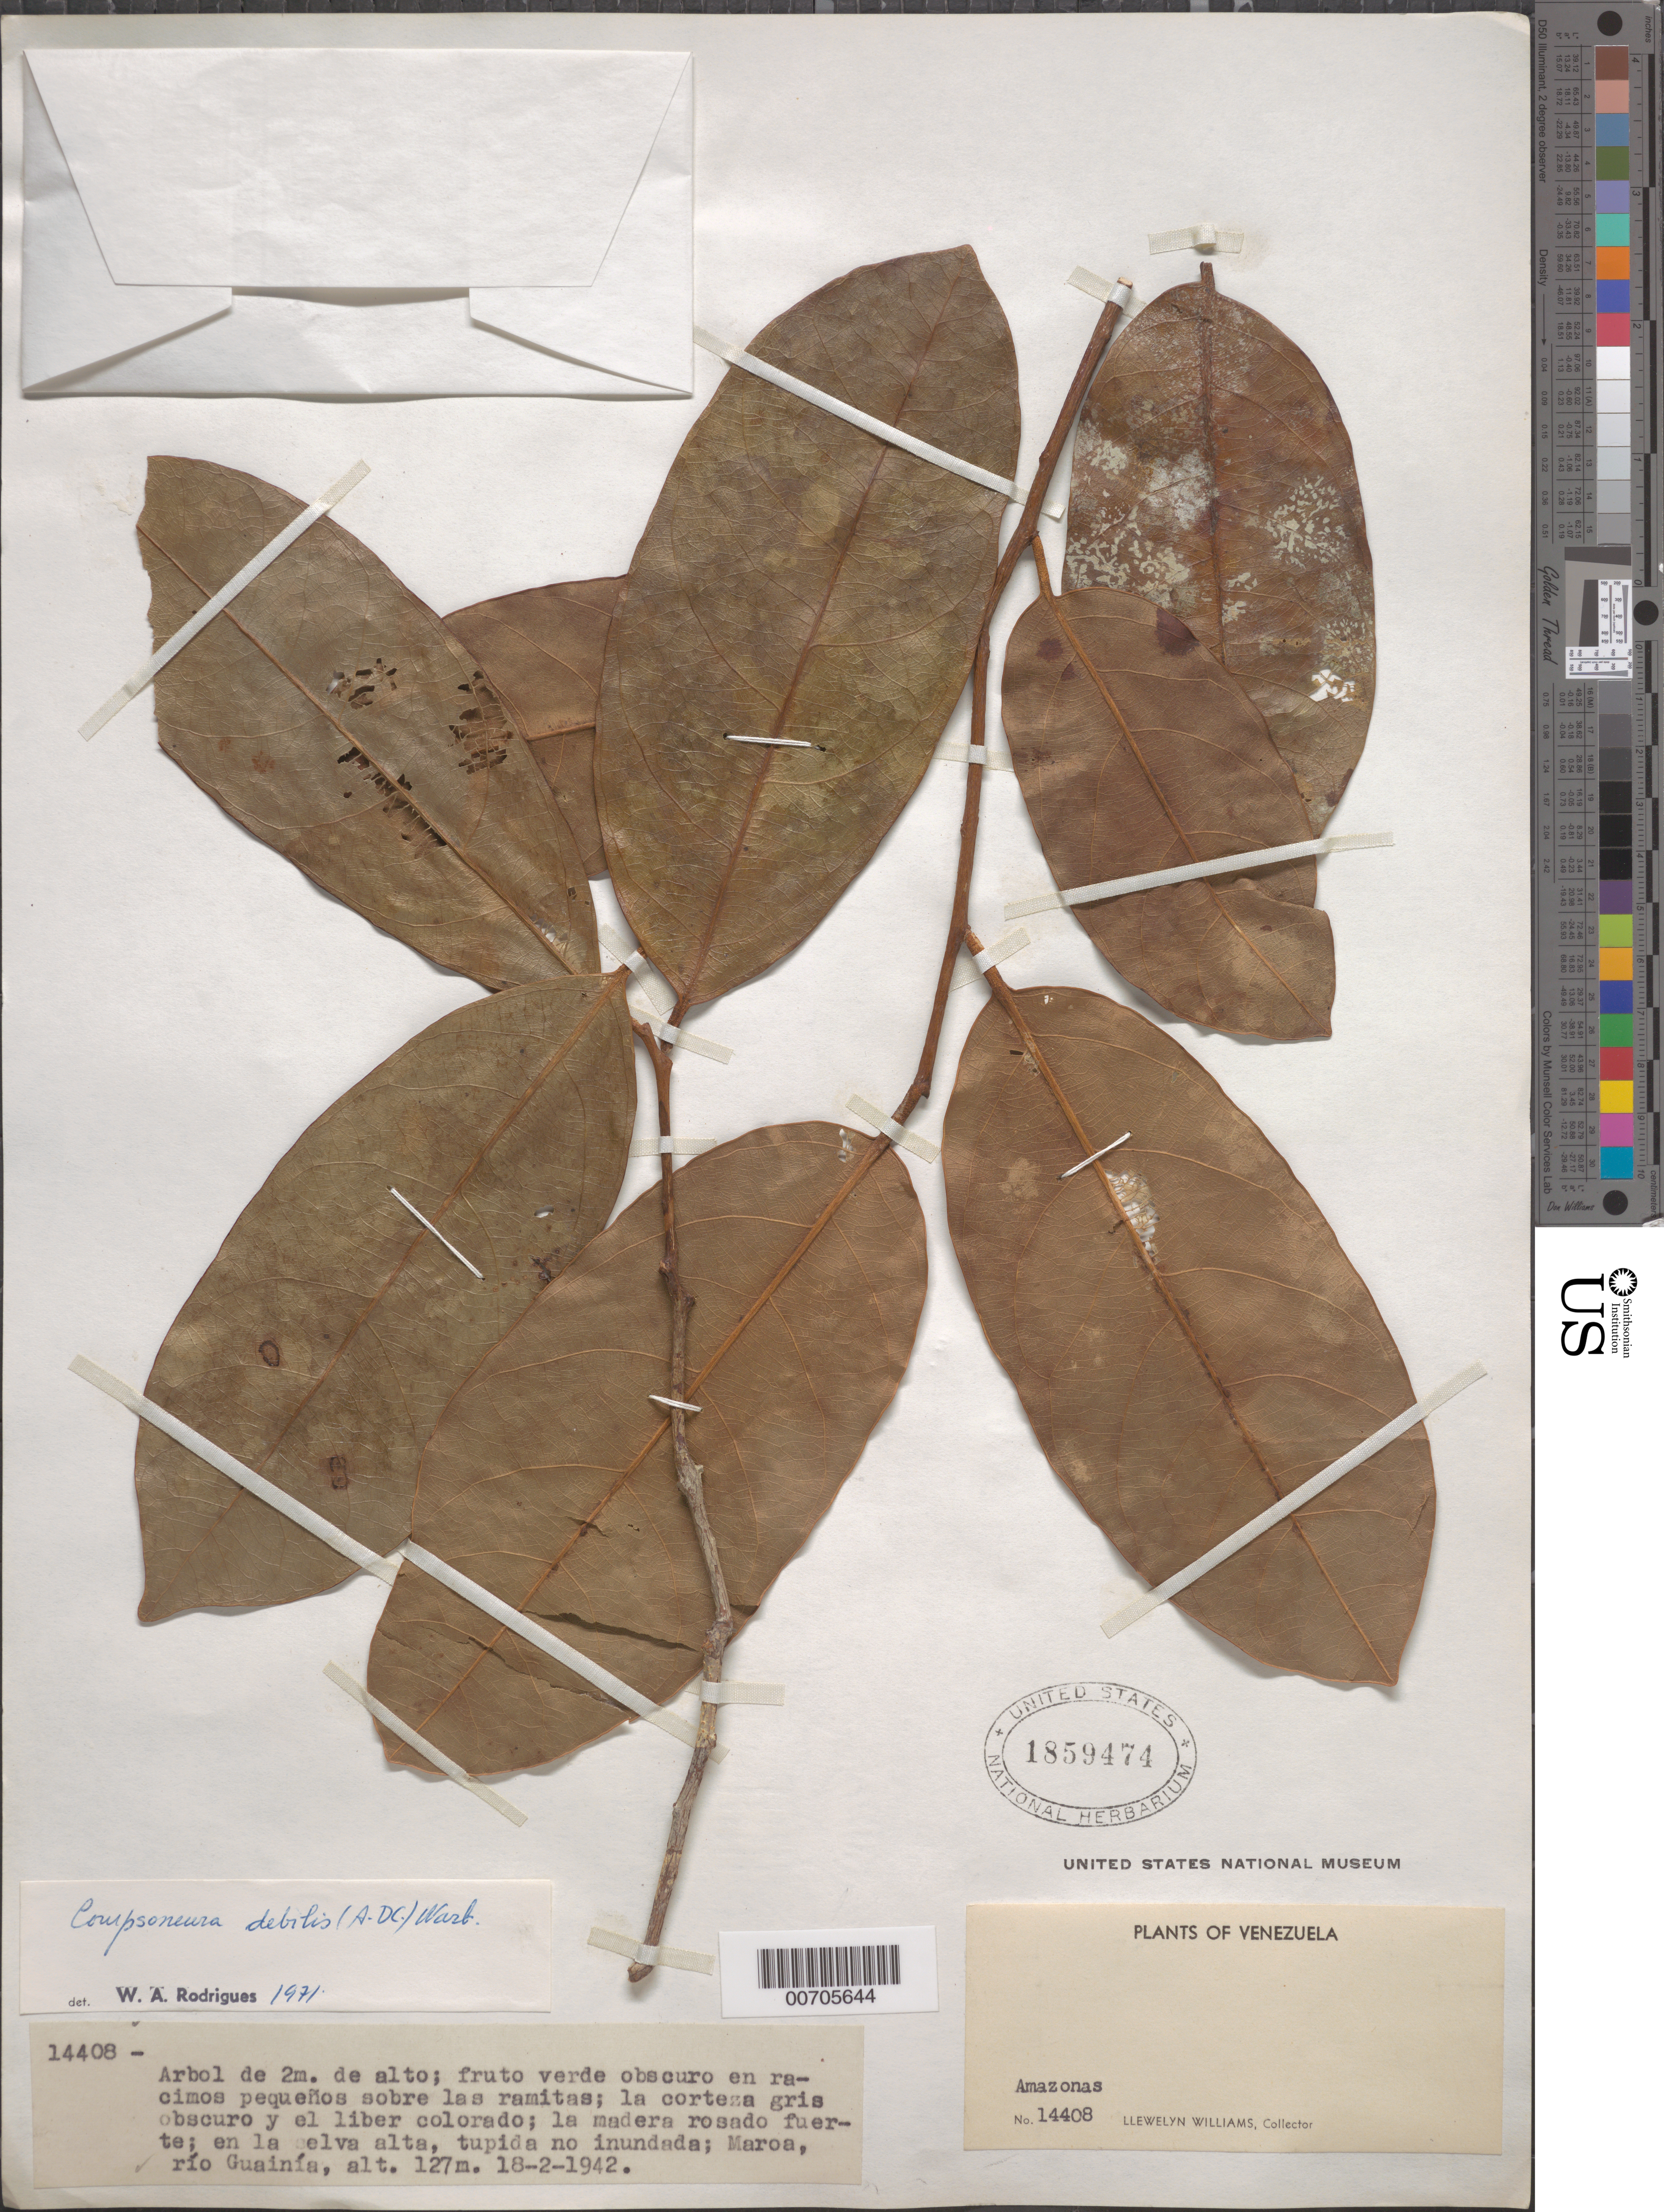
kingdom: Plantae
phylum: Tracheophyta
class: Magnoliopsida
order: Magnoliales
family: Myristicaceae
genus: Compsoneura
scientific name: Compsoneura debilis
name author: (Spruce ex A. DC.) Warb.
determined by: Rodrigues, W. A.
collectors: Ll. Williams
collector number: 14408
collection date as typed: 18-Feb-42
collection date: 1942-02-18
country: Venezuela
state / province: Amazonas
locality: Maroa, Río Guainía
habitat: High, dense forest; nonflooded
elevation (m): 127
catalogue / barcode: US 1859474